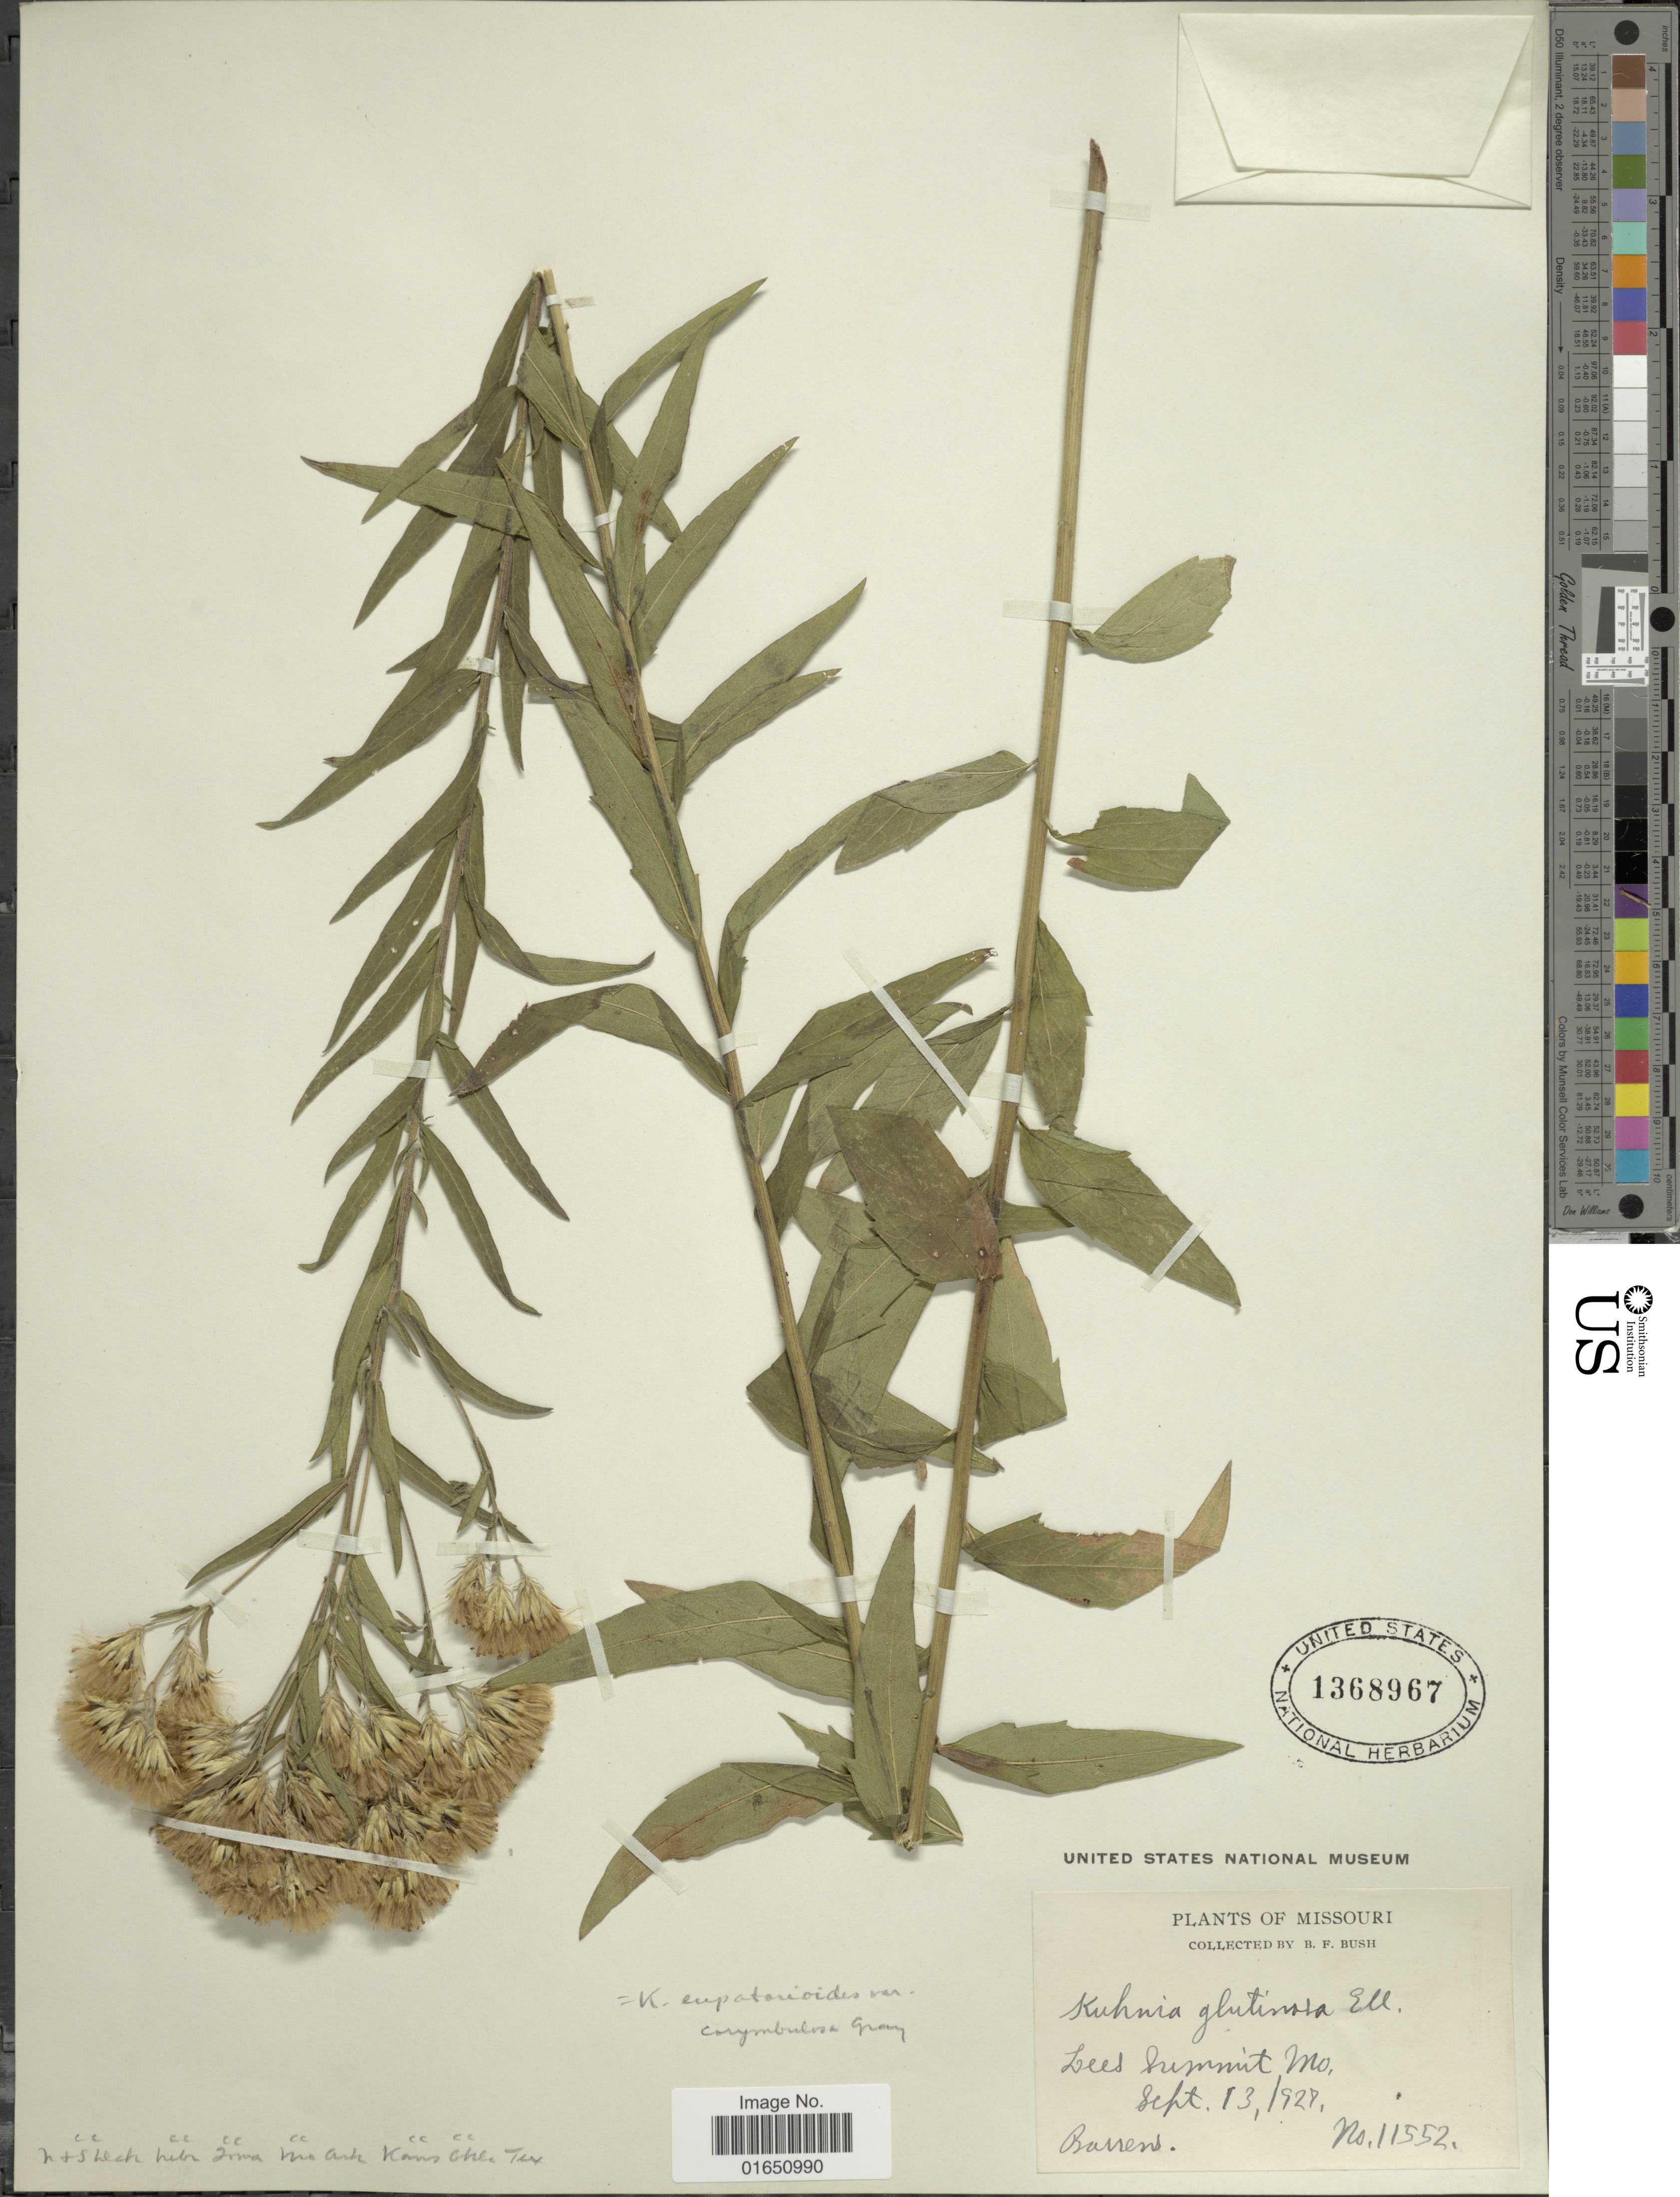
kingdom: Plantae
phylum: Tracheophyta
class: Magnoliopsida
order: Asterales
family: Asteraceae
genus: Brickellia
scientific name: Brickellia eupatorioides var. corymbulosa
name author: (Torr. & A. Gray) Shinners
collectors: B. F. Bush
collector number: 11552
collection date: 1928-09-13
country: United States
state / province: Missouri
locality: Lees Summit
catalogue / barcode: US 1368967